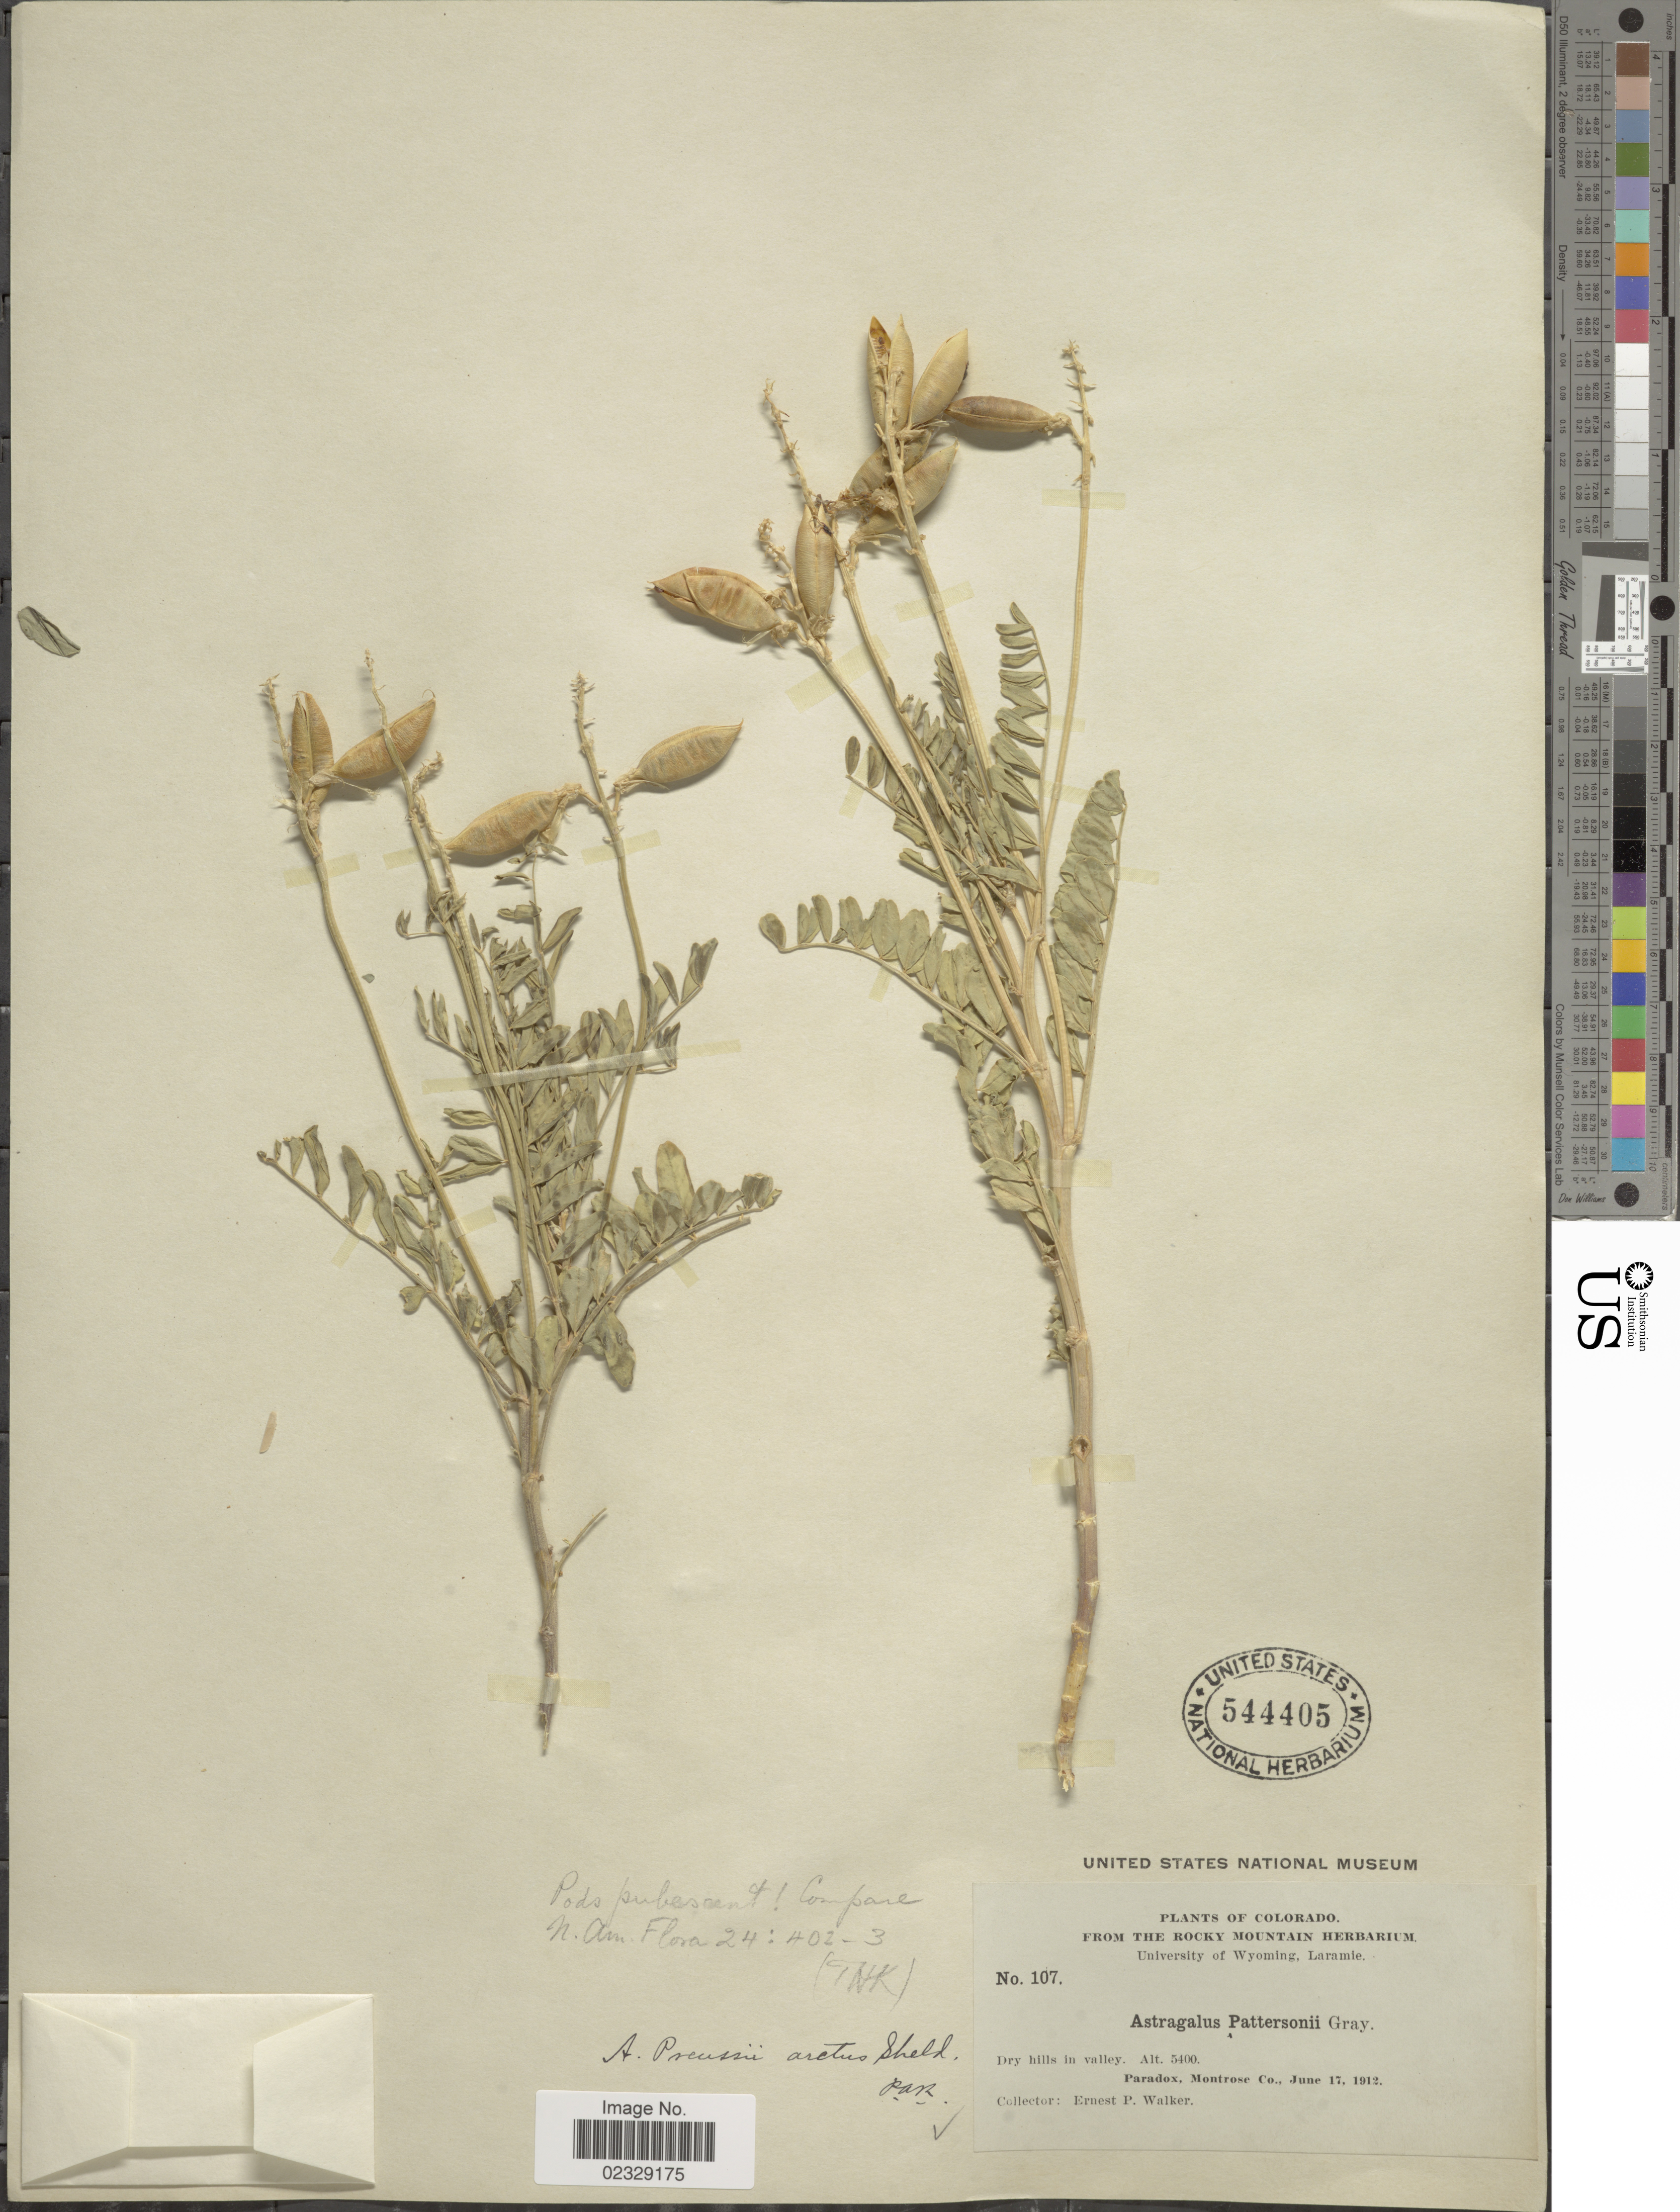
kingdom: Plantae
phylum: Tracheophyta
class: Magnoliopsida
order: Fabales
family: Fabaceae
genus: Astragalus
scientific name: Astragalus arctus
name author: (E. Sheld.) Tidestr.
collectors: E. P. Walker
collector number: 107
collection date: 1912-06-17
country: United States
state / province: Colorado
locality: Paradox, Montrose Co.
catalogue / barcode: US 544405